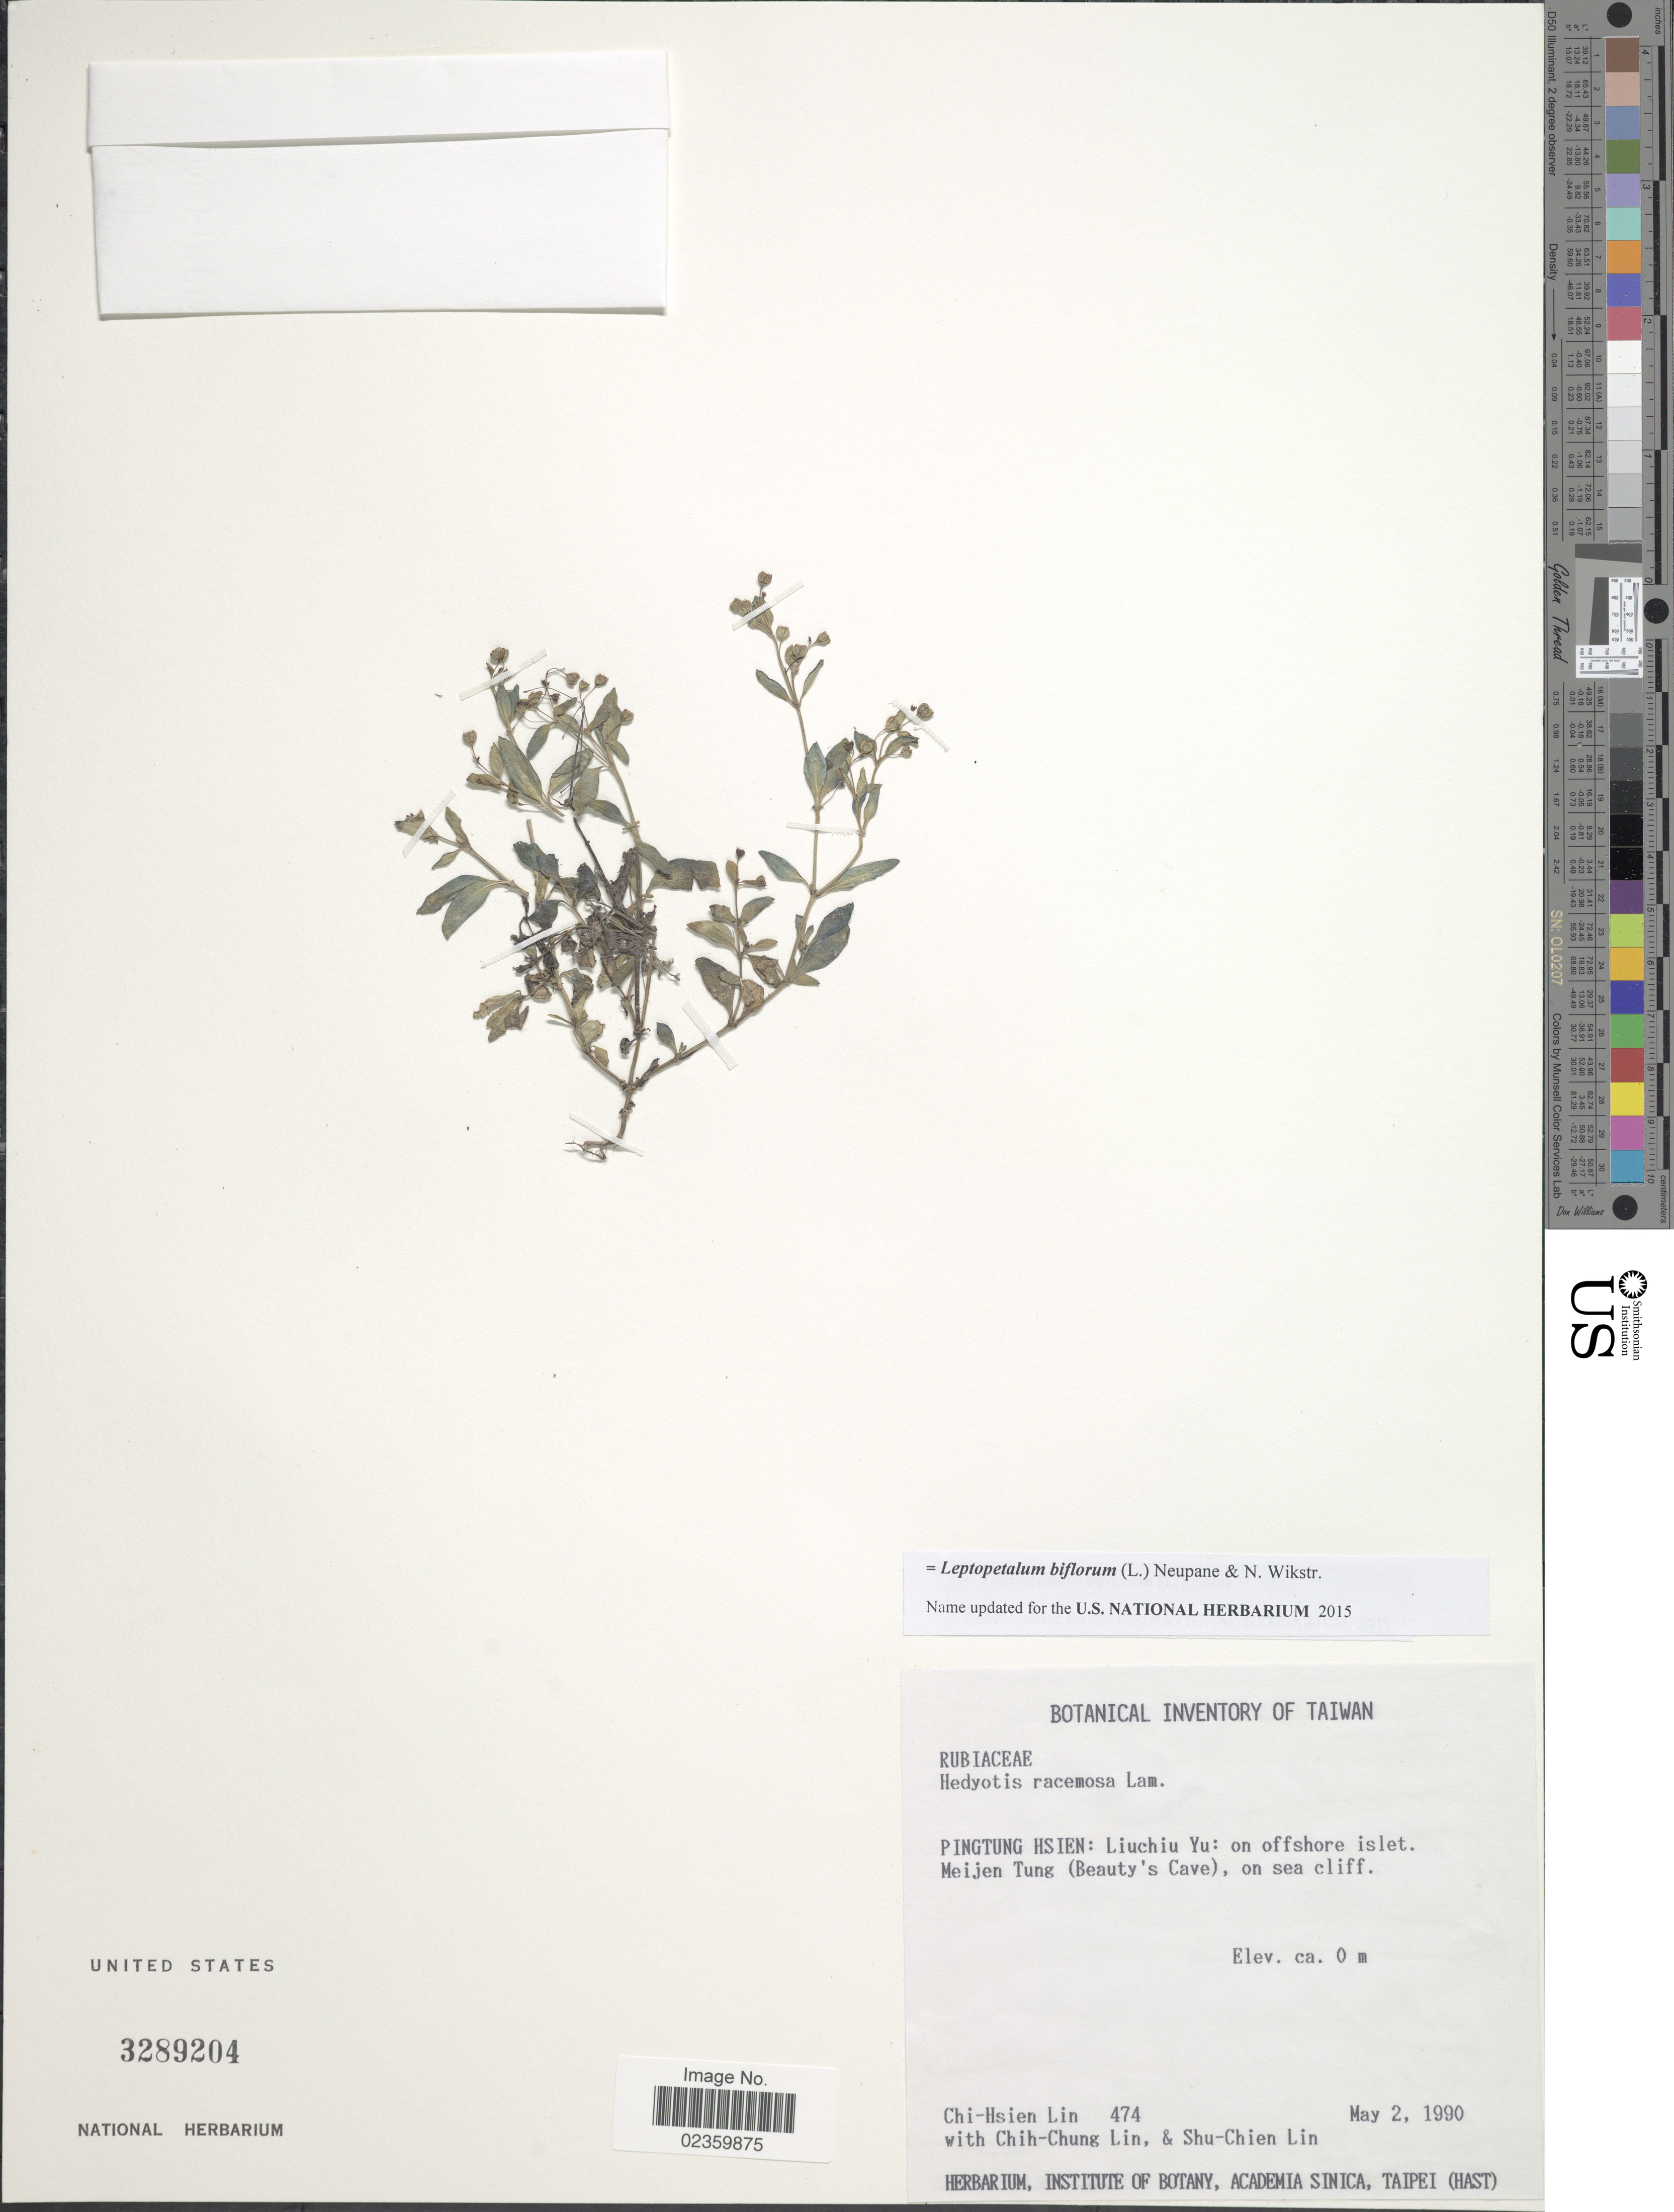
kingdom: Plantae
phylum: Tracheophyta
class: Magnoliopsida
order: Gentianales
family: Rubiaceae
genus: Leptopetalum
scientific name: Leptopetalum biflorum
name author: (L.) Neupane & N. Wikstr.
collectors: C. Lin, C. Lin & S. Lin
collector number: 474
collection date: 1990-05-02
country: Taiwan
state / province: Pingtung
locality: Pingtung Hsien: Liuchiu Yu: on offshore islet. Meijen Tung (Beauty's Cave), on sea cliff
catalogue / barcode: US 3289204